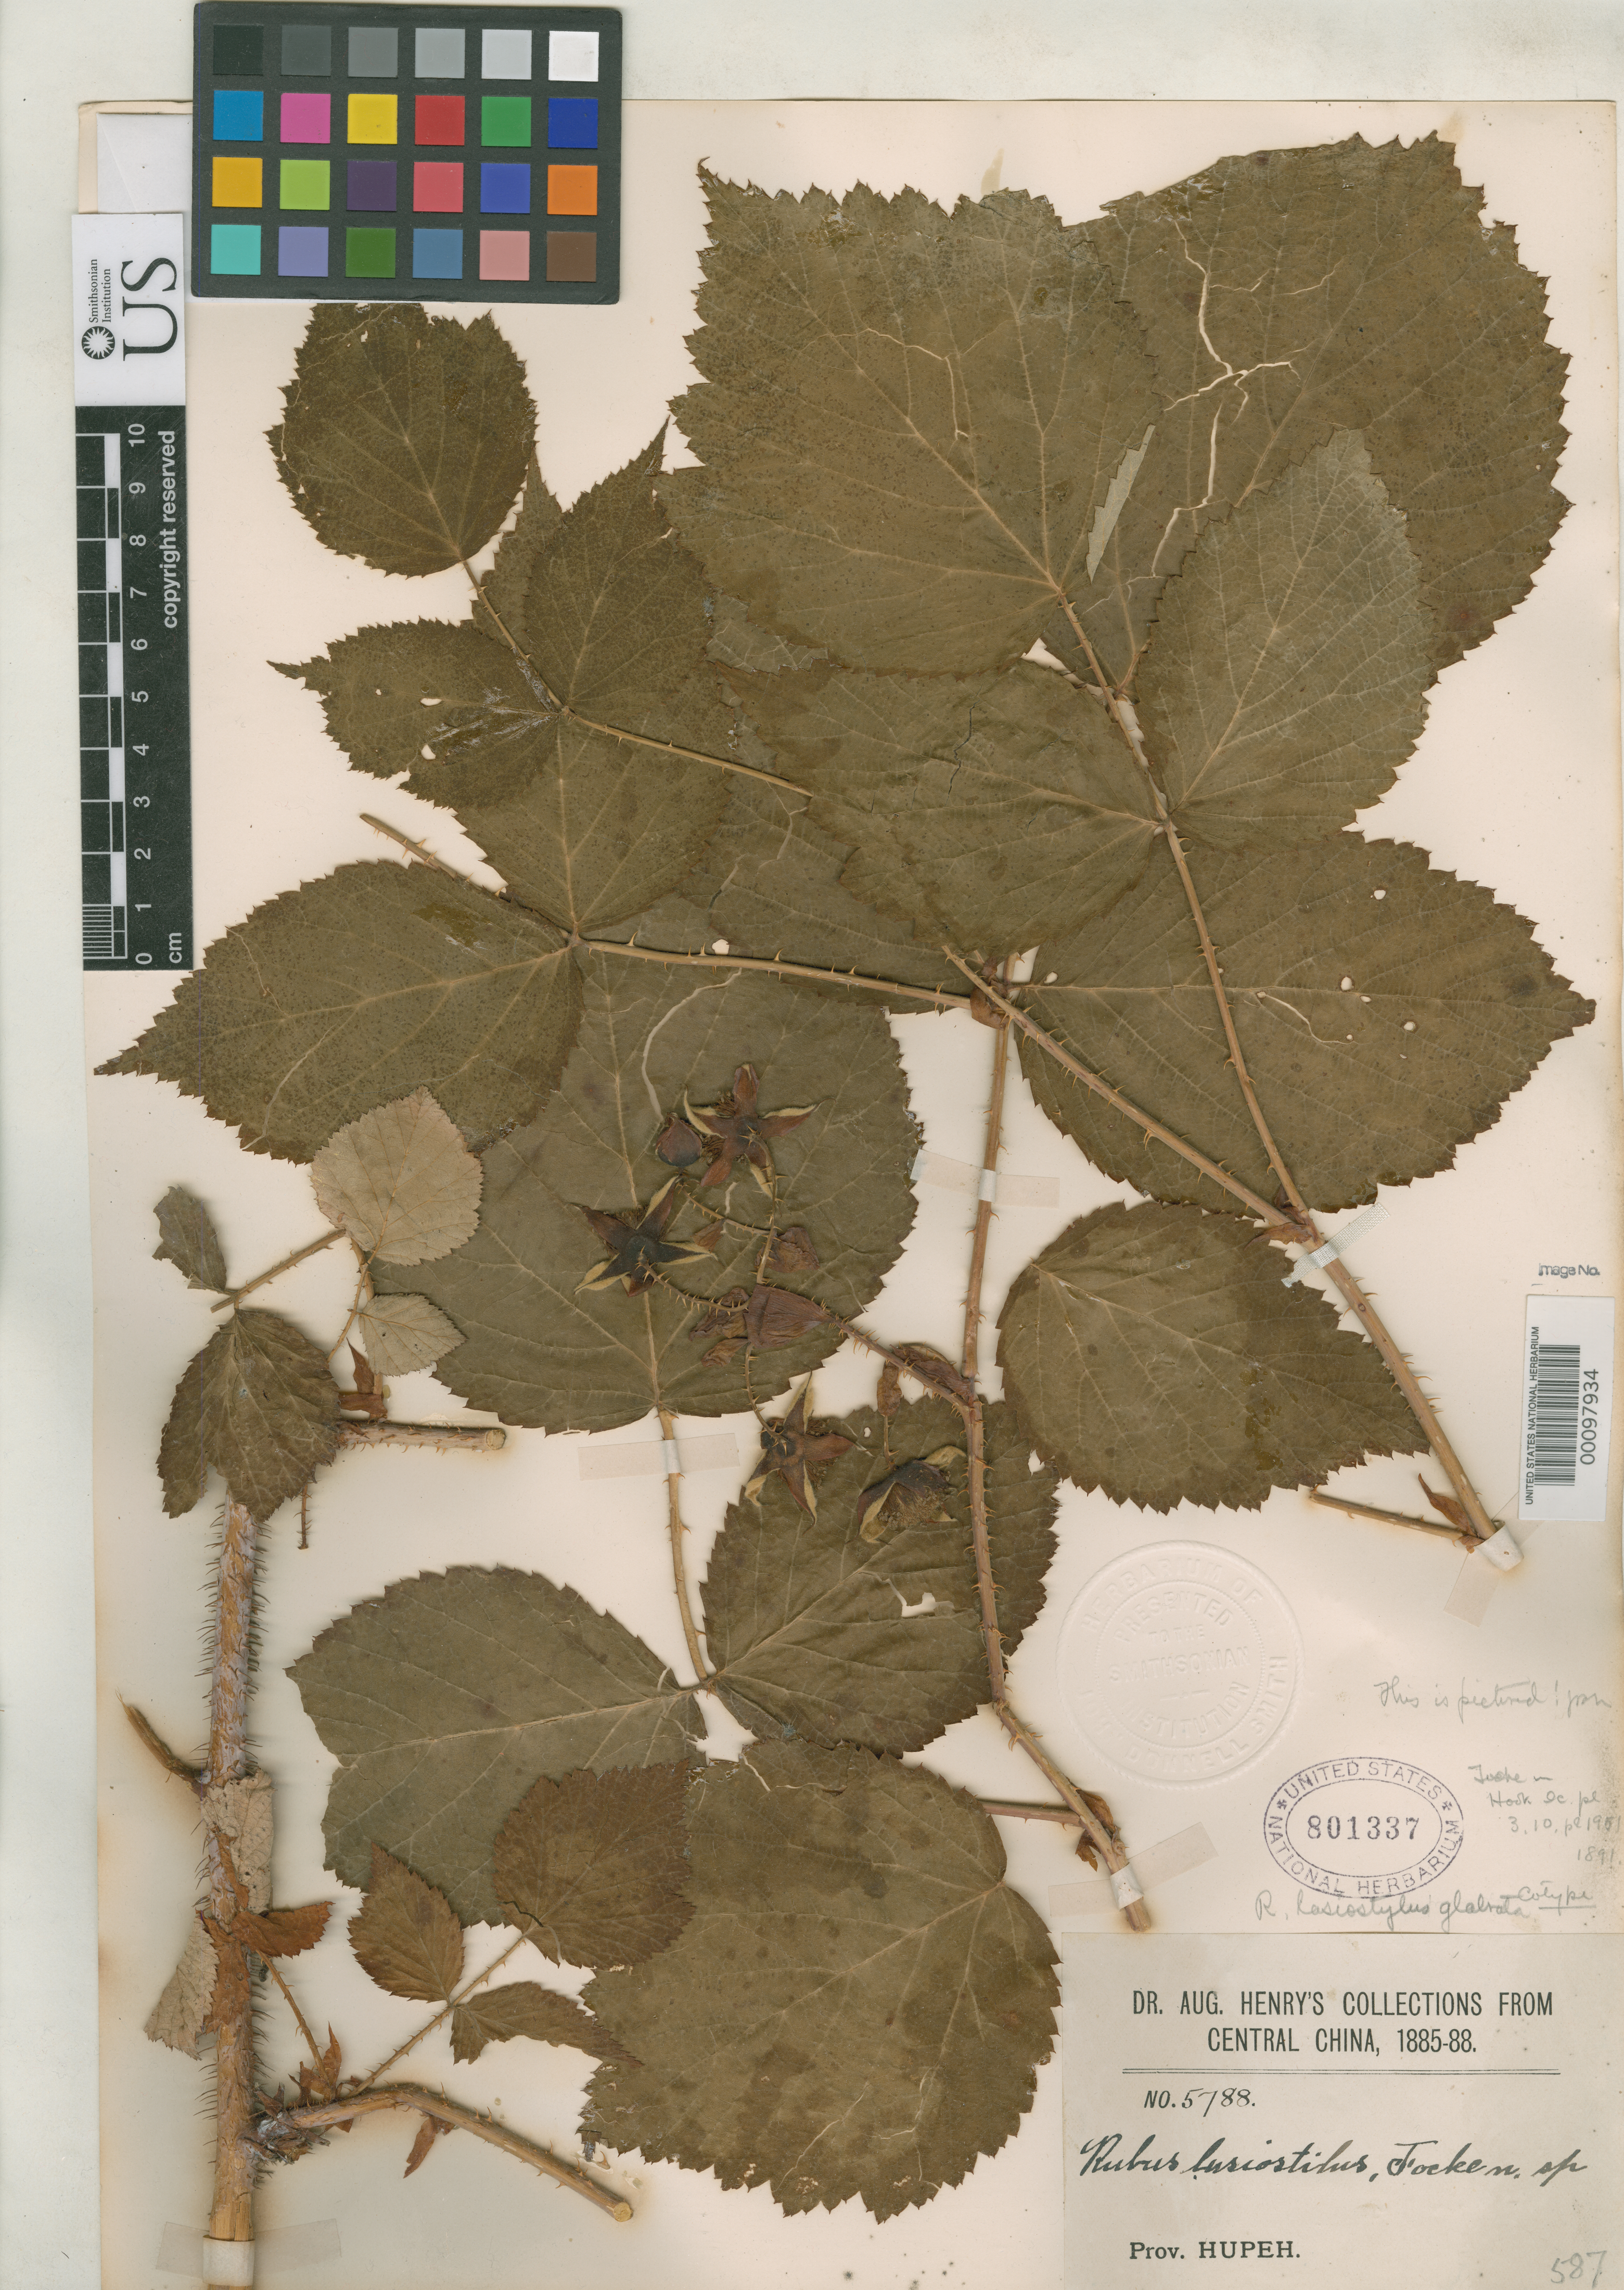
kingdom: Plantae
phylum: Tracheophyta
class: Magnoliopsida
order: Rosales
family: Rosaceae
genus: Rubus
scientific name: Rubus lasiostylus f. glabrata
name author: Focke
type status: Isotype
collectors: A. Henry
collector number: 5788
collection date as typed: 1885 to -- --- 1888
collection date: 1885/1888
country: China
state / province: Hubei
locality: Districts Chienshih, Fang Etkuei.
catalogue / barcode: US 801337